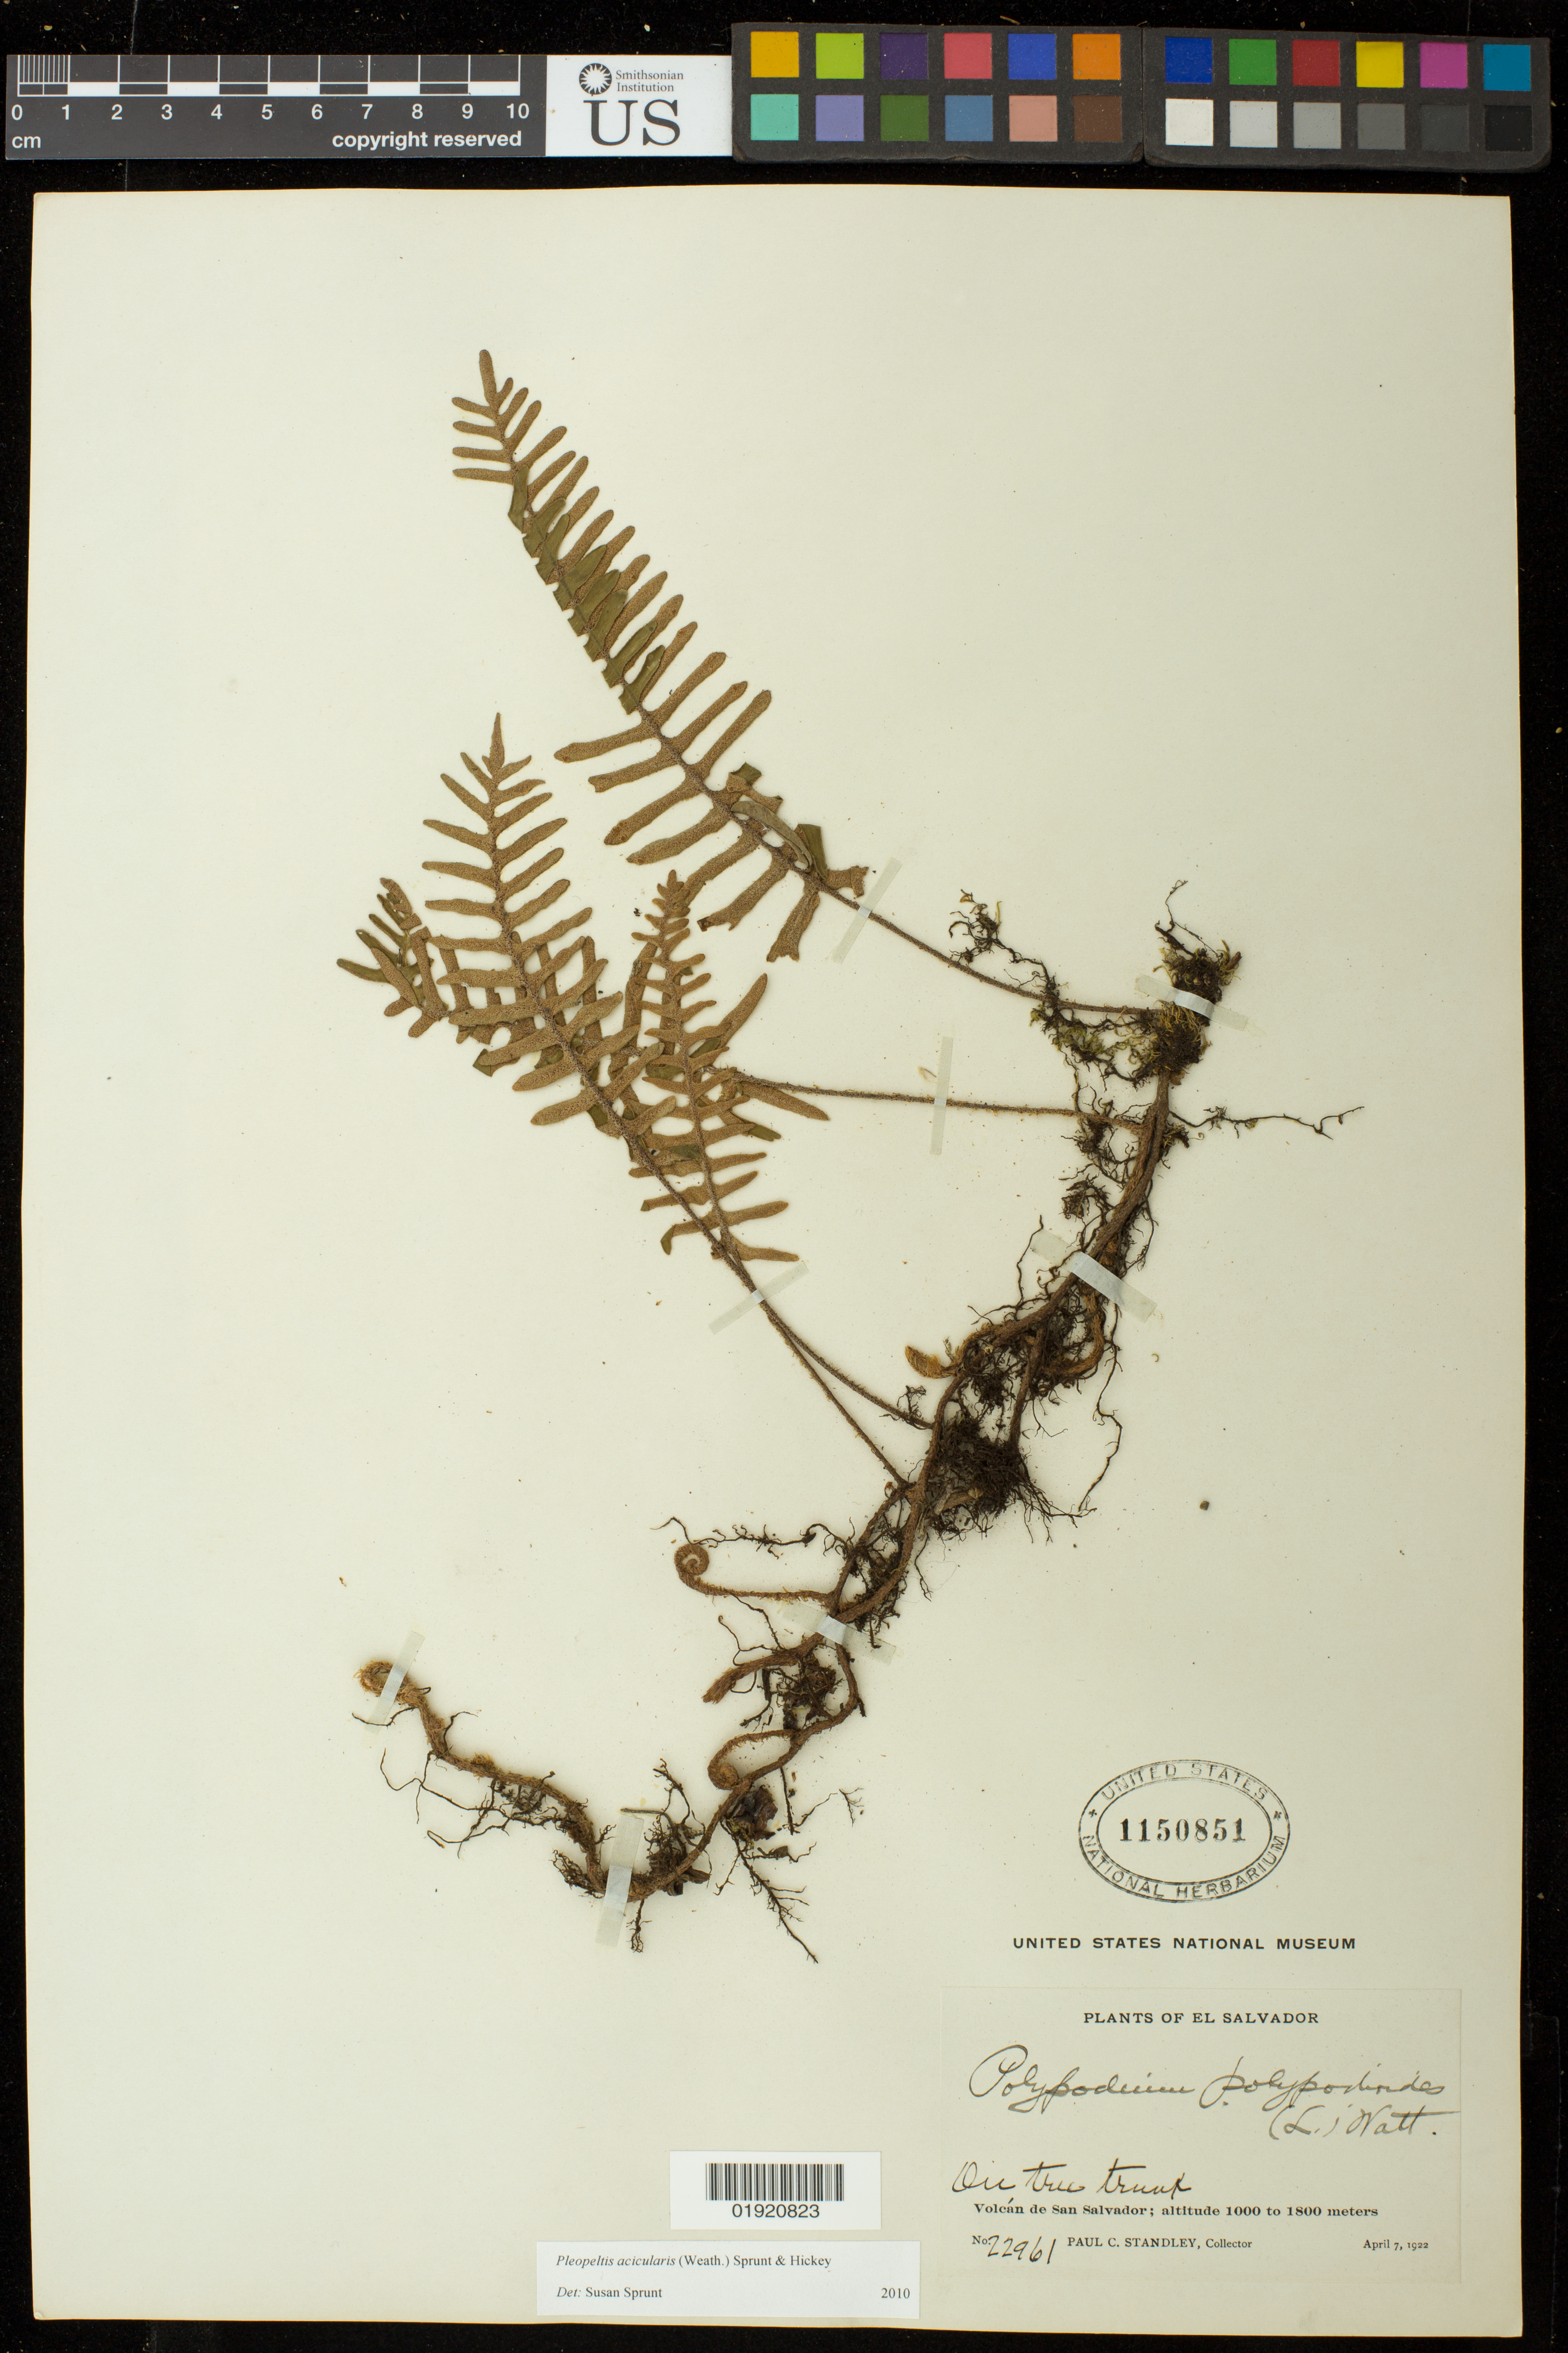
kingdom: Plantae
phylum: Tracheophyta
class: Polypodiopsida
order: Polypodiales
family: Polypodiaceae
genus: Pleopeltis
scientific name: Pleopeltis acicularis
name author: (Weath.) A.R. Sm. & Krömer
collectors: P. C. Standley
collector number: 22961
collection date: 1922-04-07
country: El Salvador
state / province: San Salvador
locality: El Salvador. Volcan de San Salvador.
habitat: On tree trunk.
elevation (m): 1000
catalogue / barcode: US 1150851